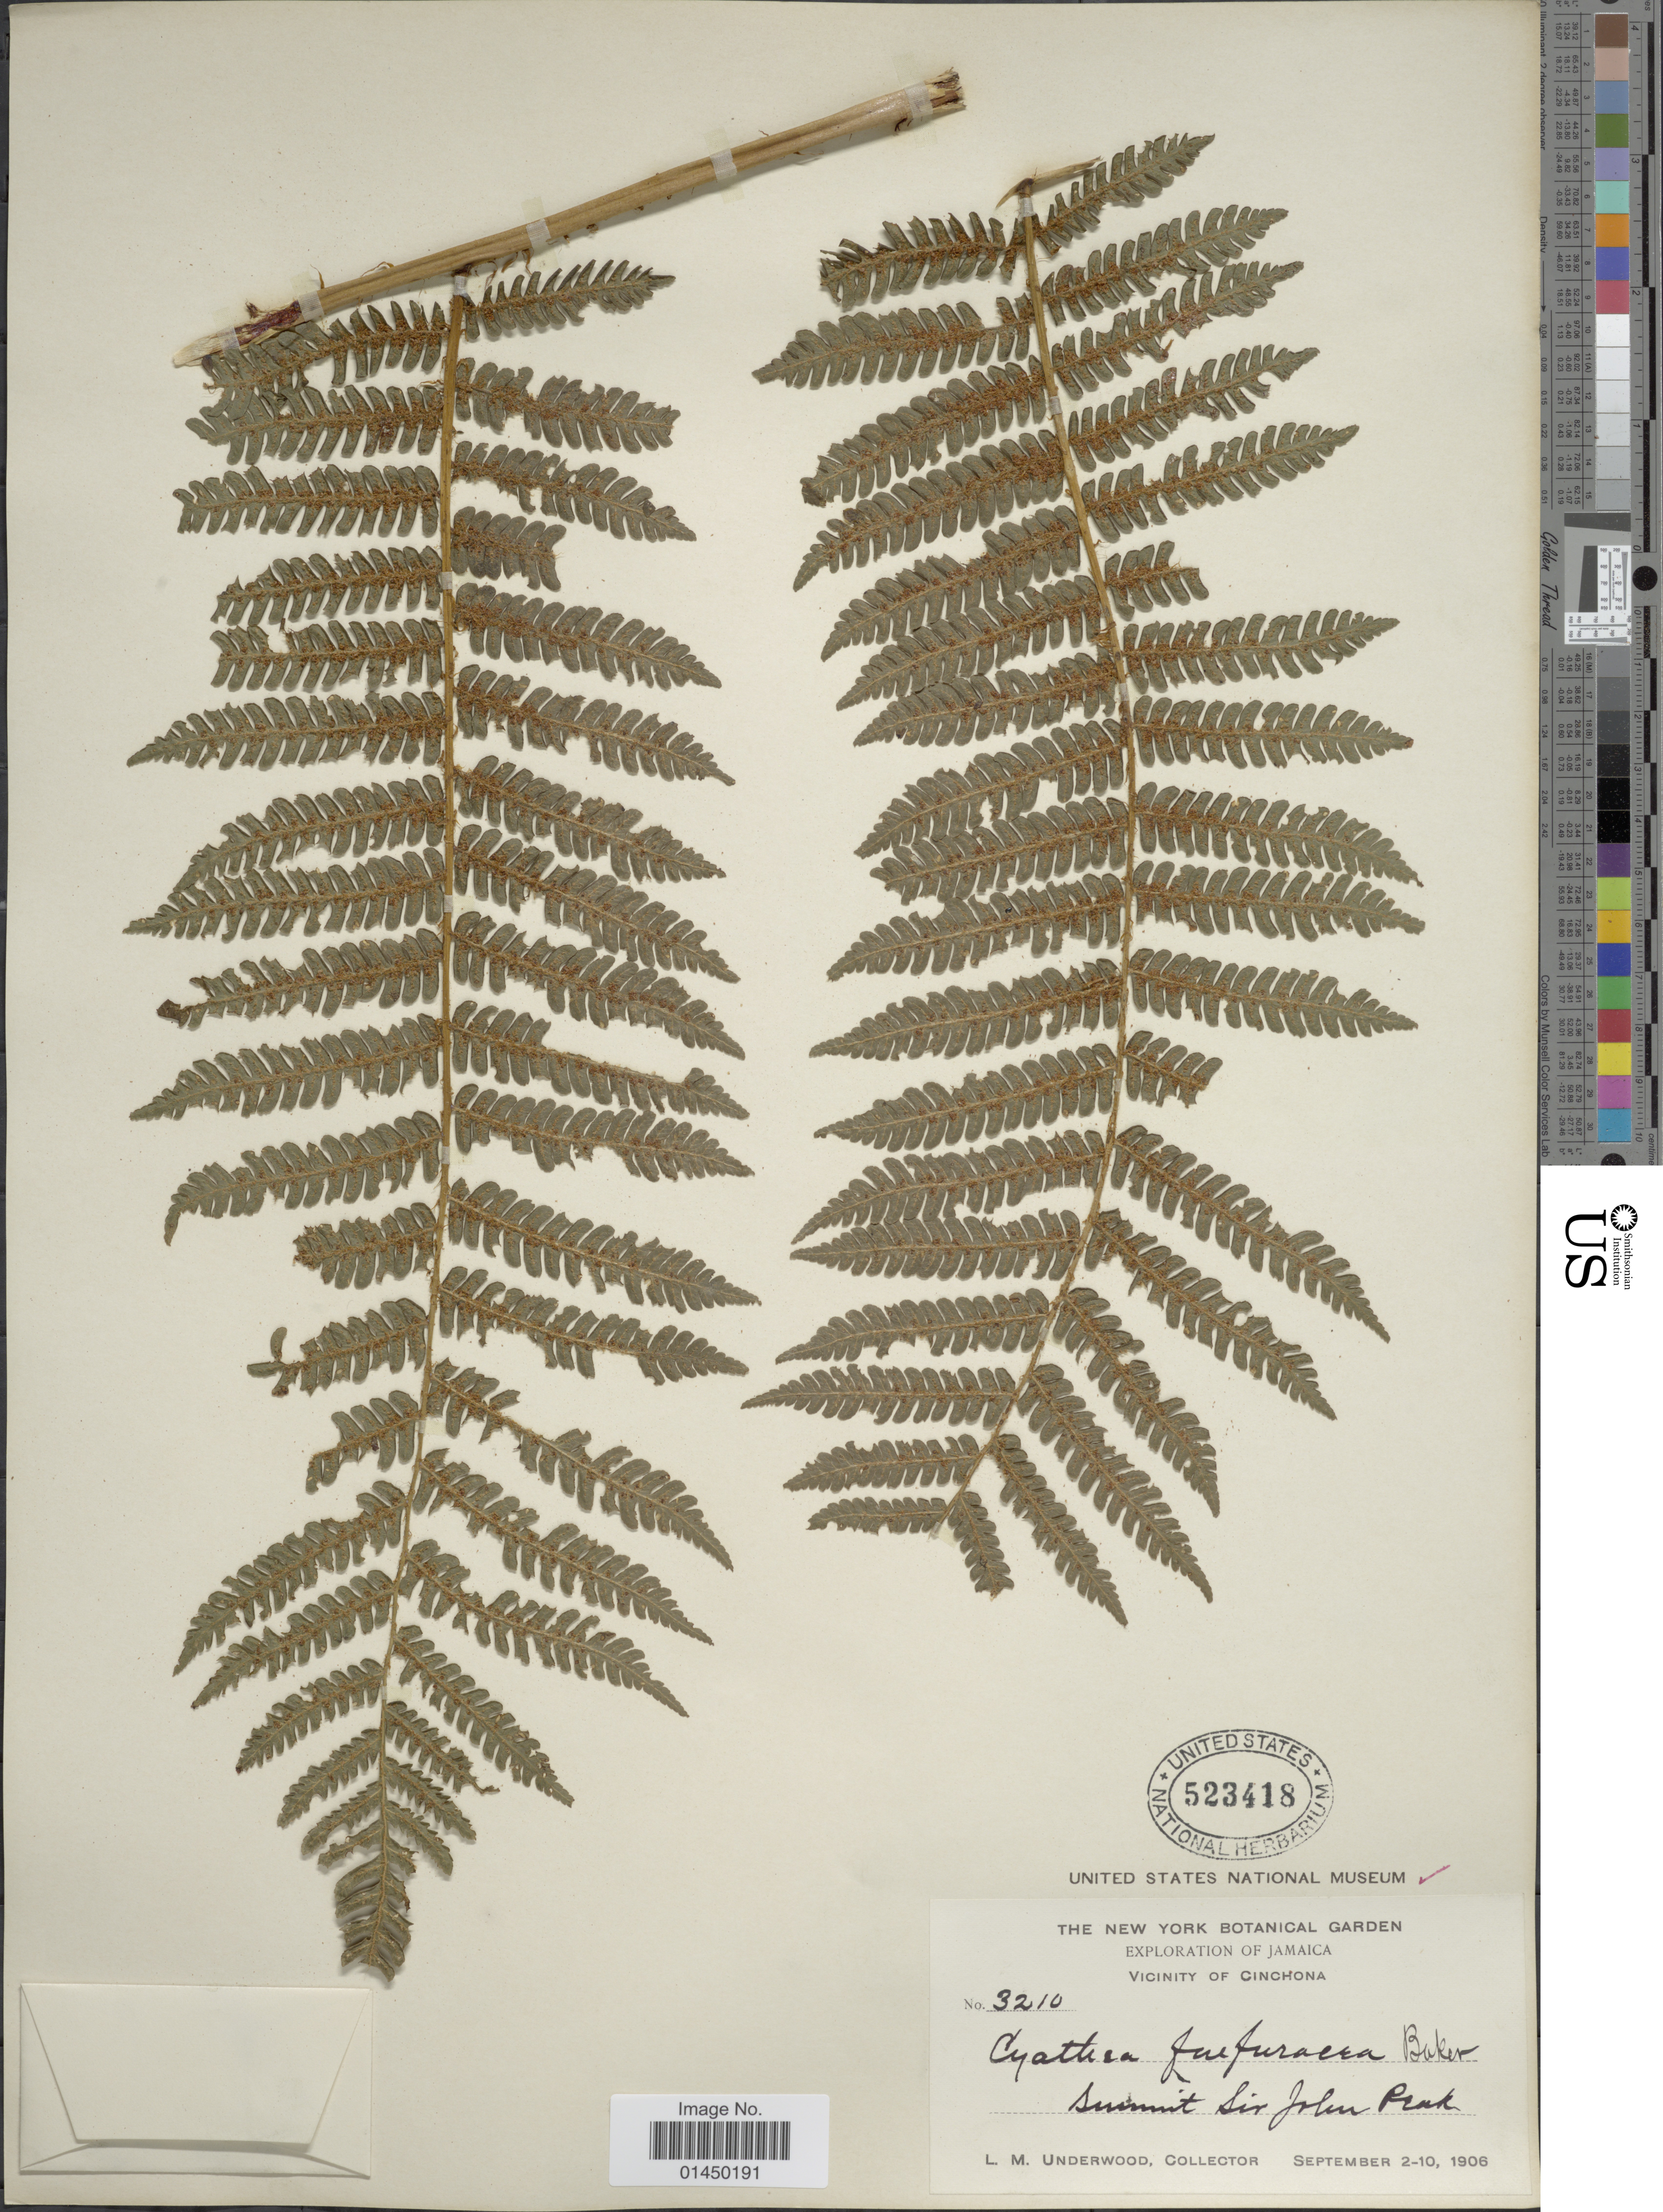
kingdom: Plantae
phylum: Tracheophyta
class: Polypodiopsida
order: Cyatheales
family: Cyatheaceae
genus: Cyathea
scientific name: Cyathea furfuracea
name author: Christ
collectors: L. M. Underwood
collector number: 3210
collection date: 1906-09-02/1906-09-10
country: Jamaica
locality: Vicinity of Cinchona, Summit Sir John Peak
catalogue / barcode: US 523418